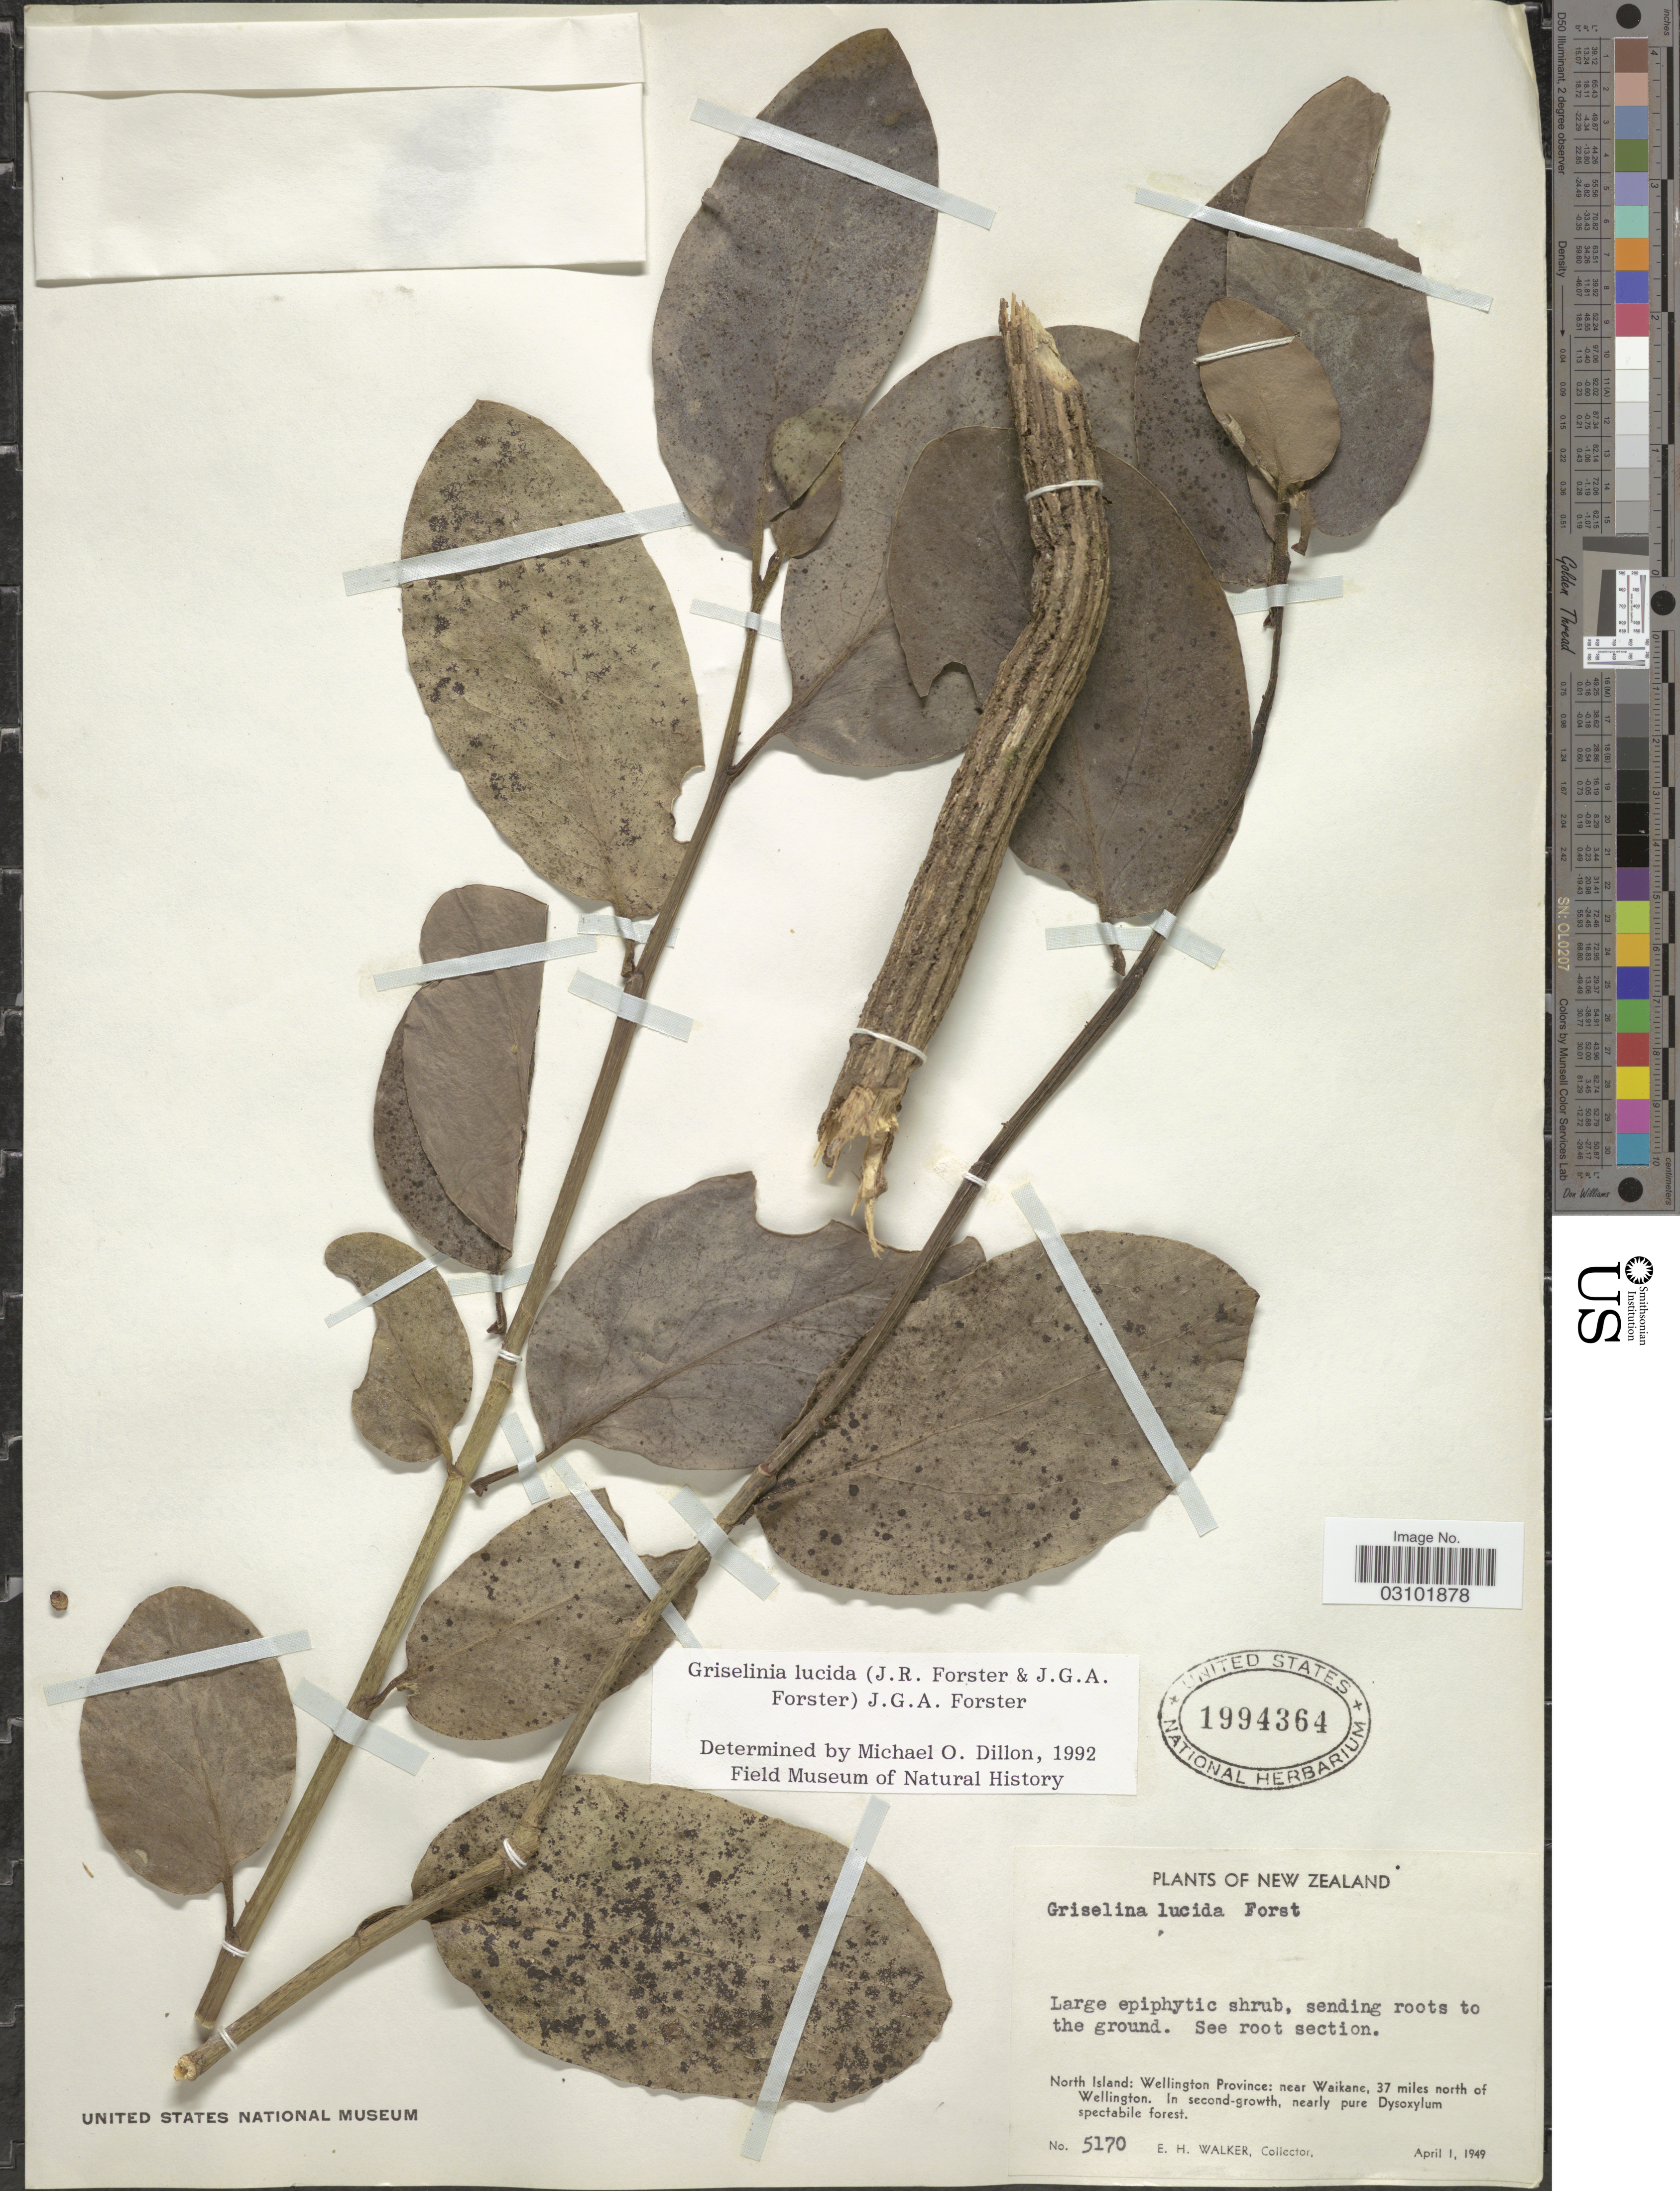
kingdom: Plantae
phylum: Tracheophyta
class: Magnoliopsida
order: Apiales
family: Griseliniaceae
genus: Griselinia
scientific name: Griselinia lucida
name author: (J.R. Forst. & G. Forst.) G. Forst.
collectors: E. H. Walker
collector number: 5170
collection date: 1949-04-01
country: New Zealand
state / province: Wellington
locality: North Island: near Waikane, 37 miles north of Wellington.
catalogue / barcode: US 1994364